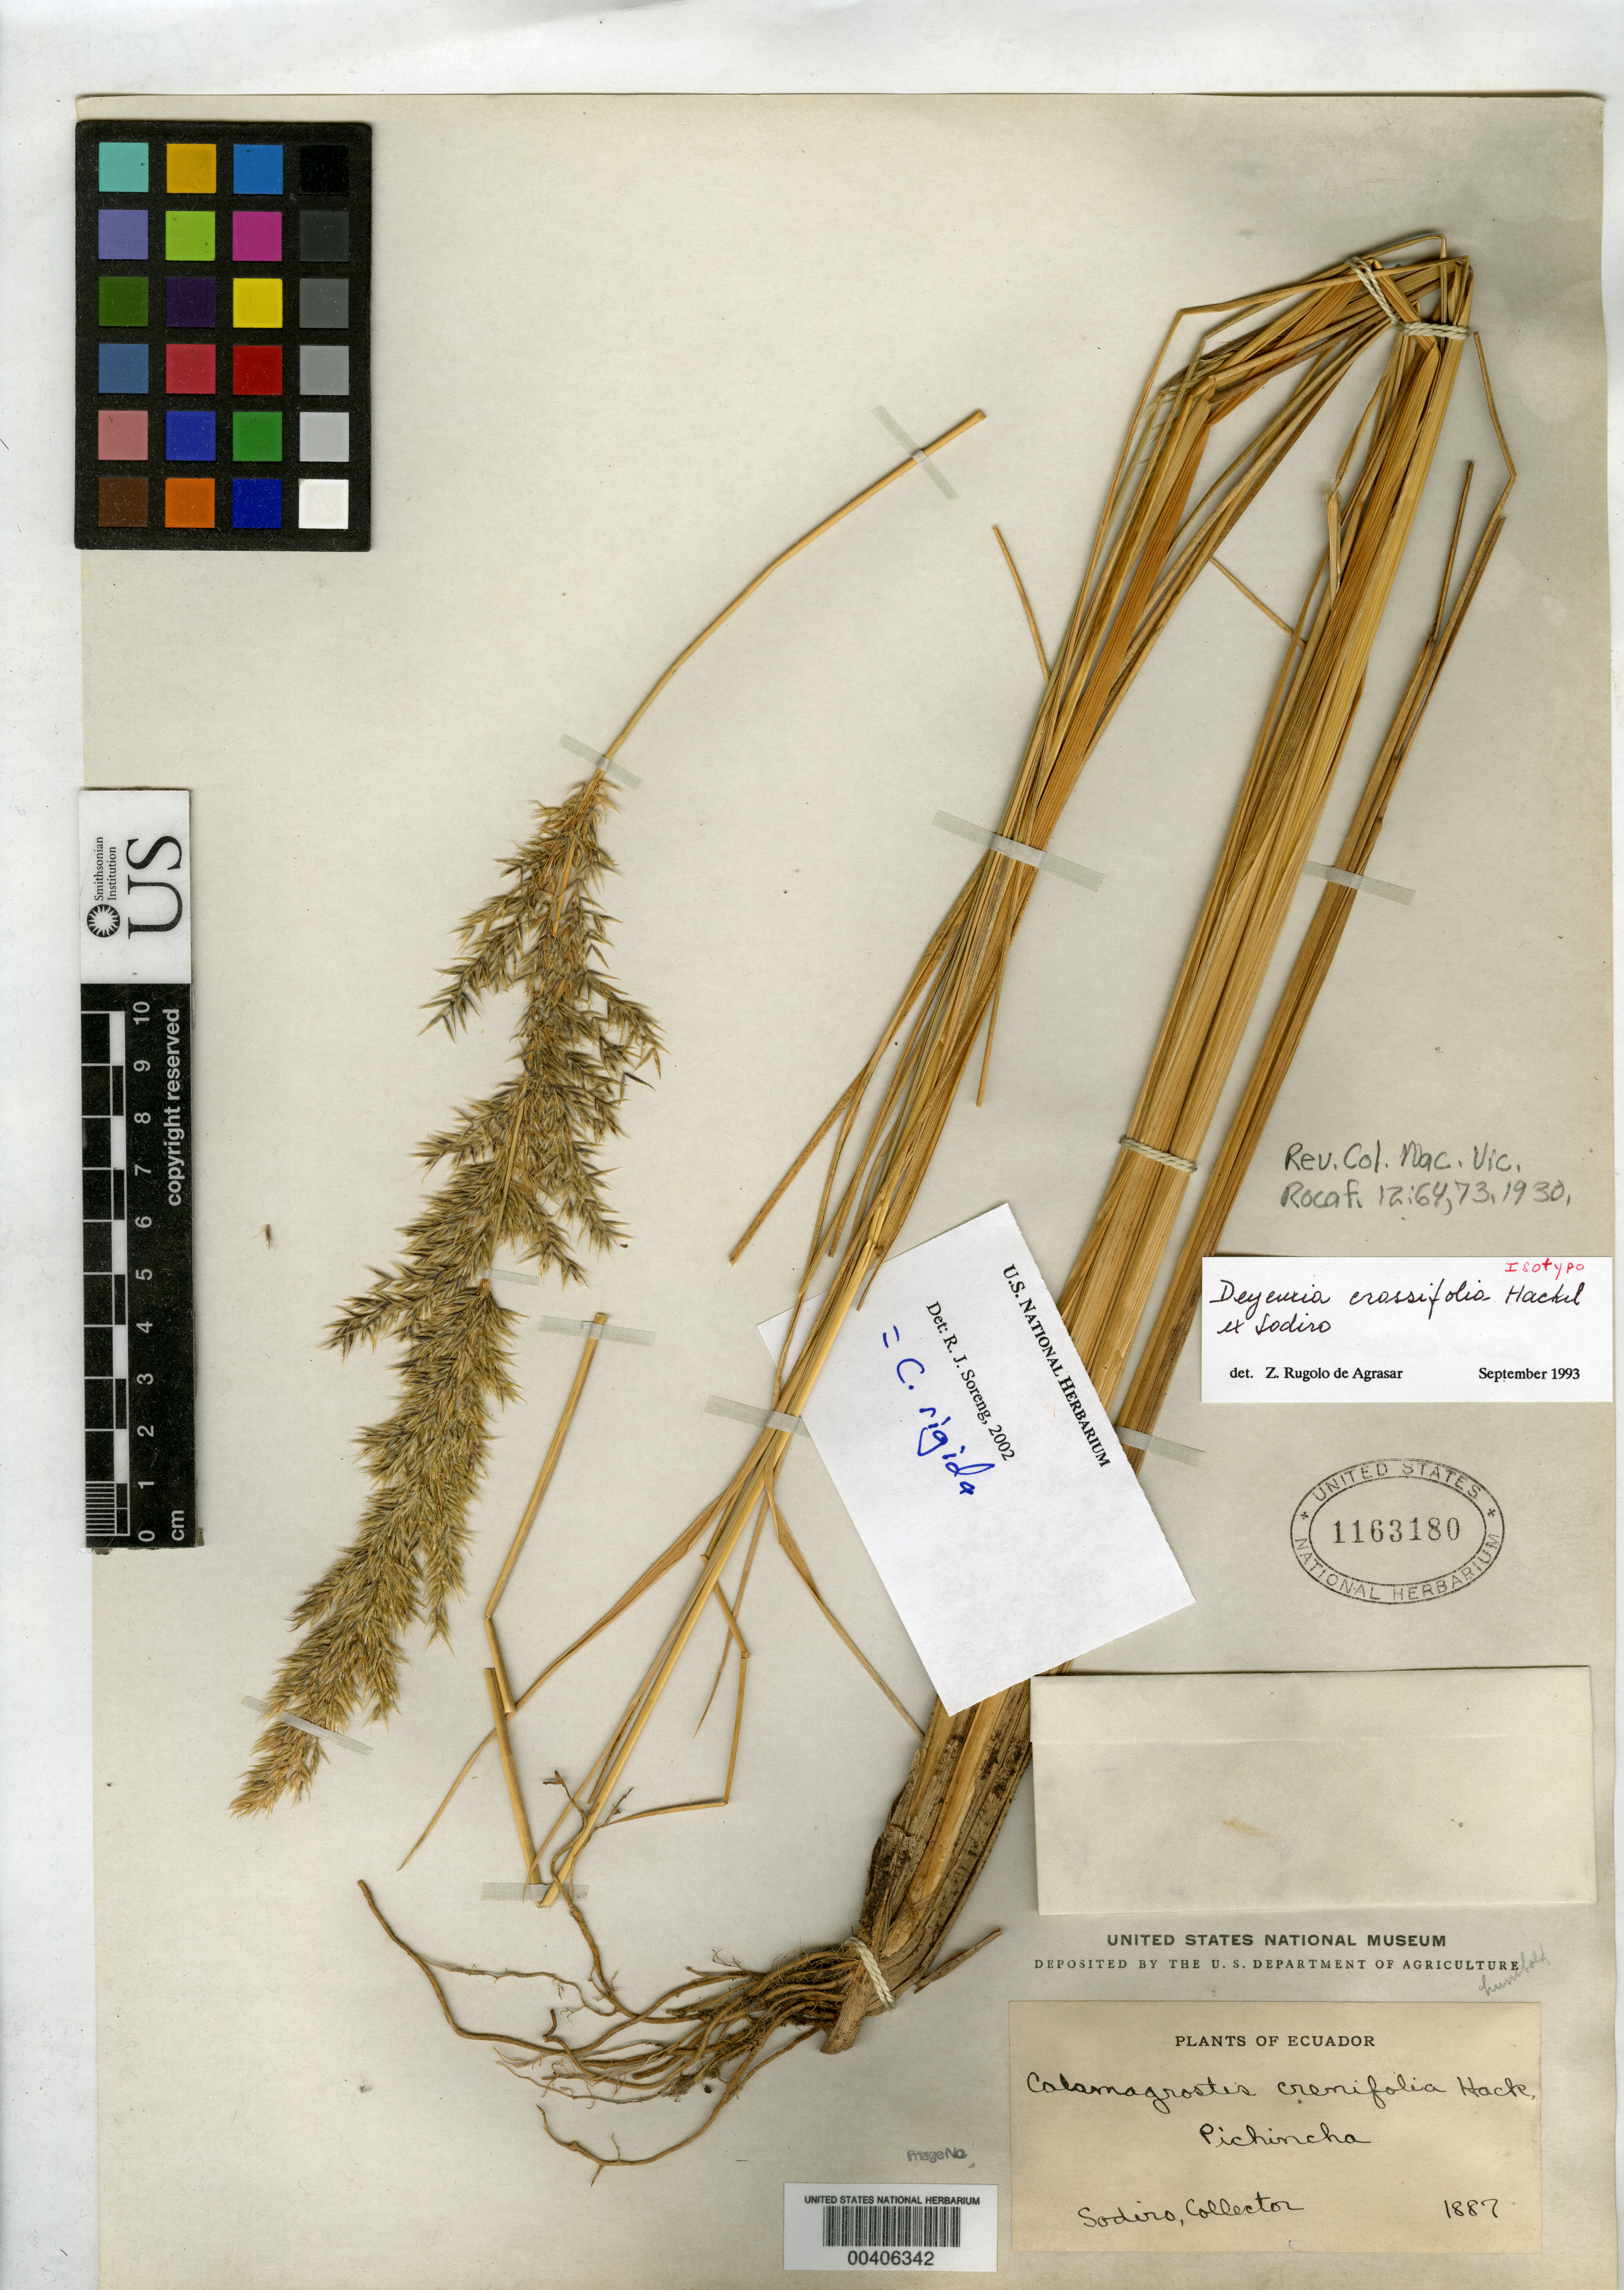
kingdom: Plantae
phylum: Tracheophyta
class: Liliopsida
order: Poales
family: Poaceae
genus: Deyeuxia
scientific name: Deyeuxia crassifolia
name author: Hack. ex Sodiro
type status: Isotype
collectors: L. Sodiro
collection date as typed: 1887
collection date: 1887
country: Ecuador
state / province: Pichincha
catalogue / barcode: US 1163180